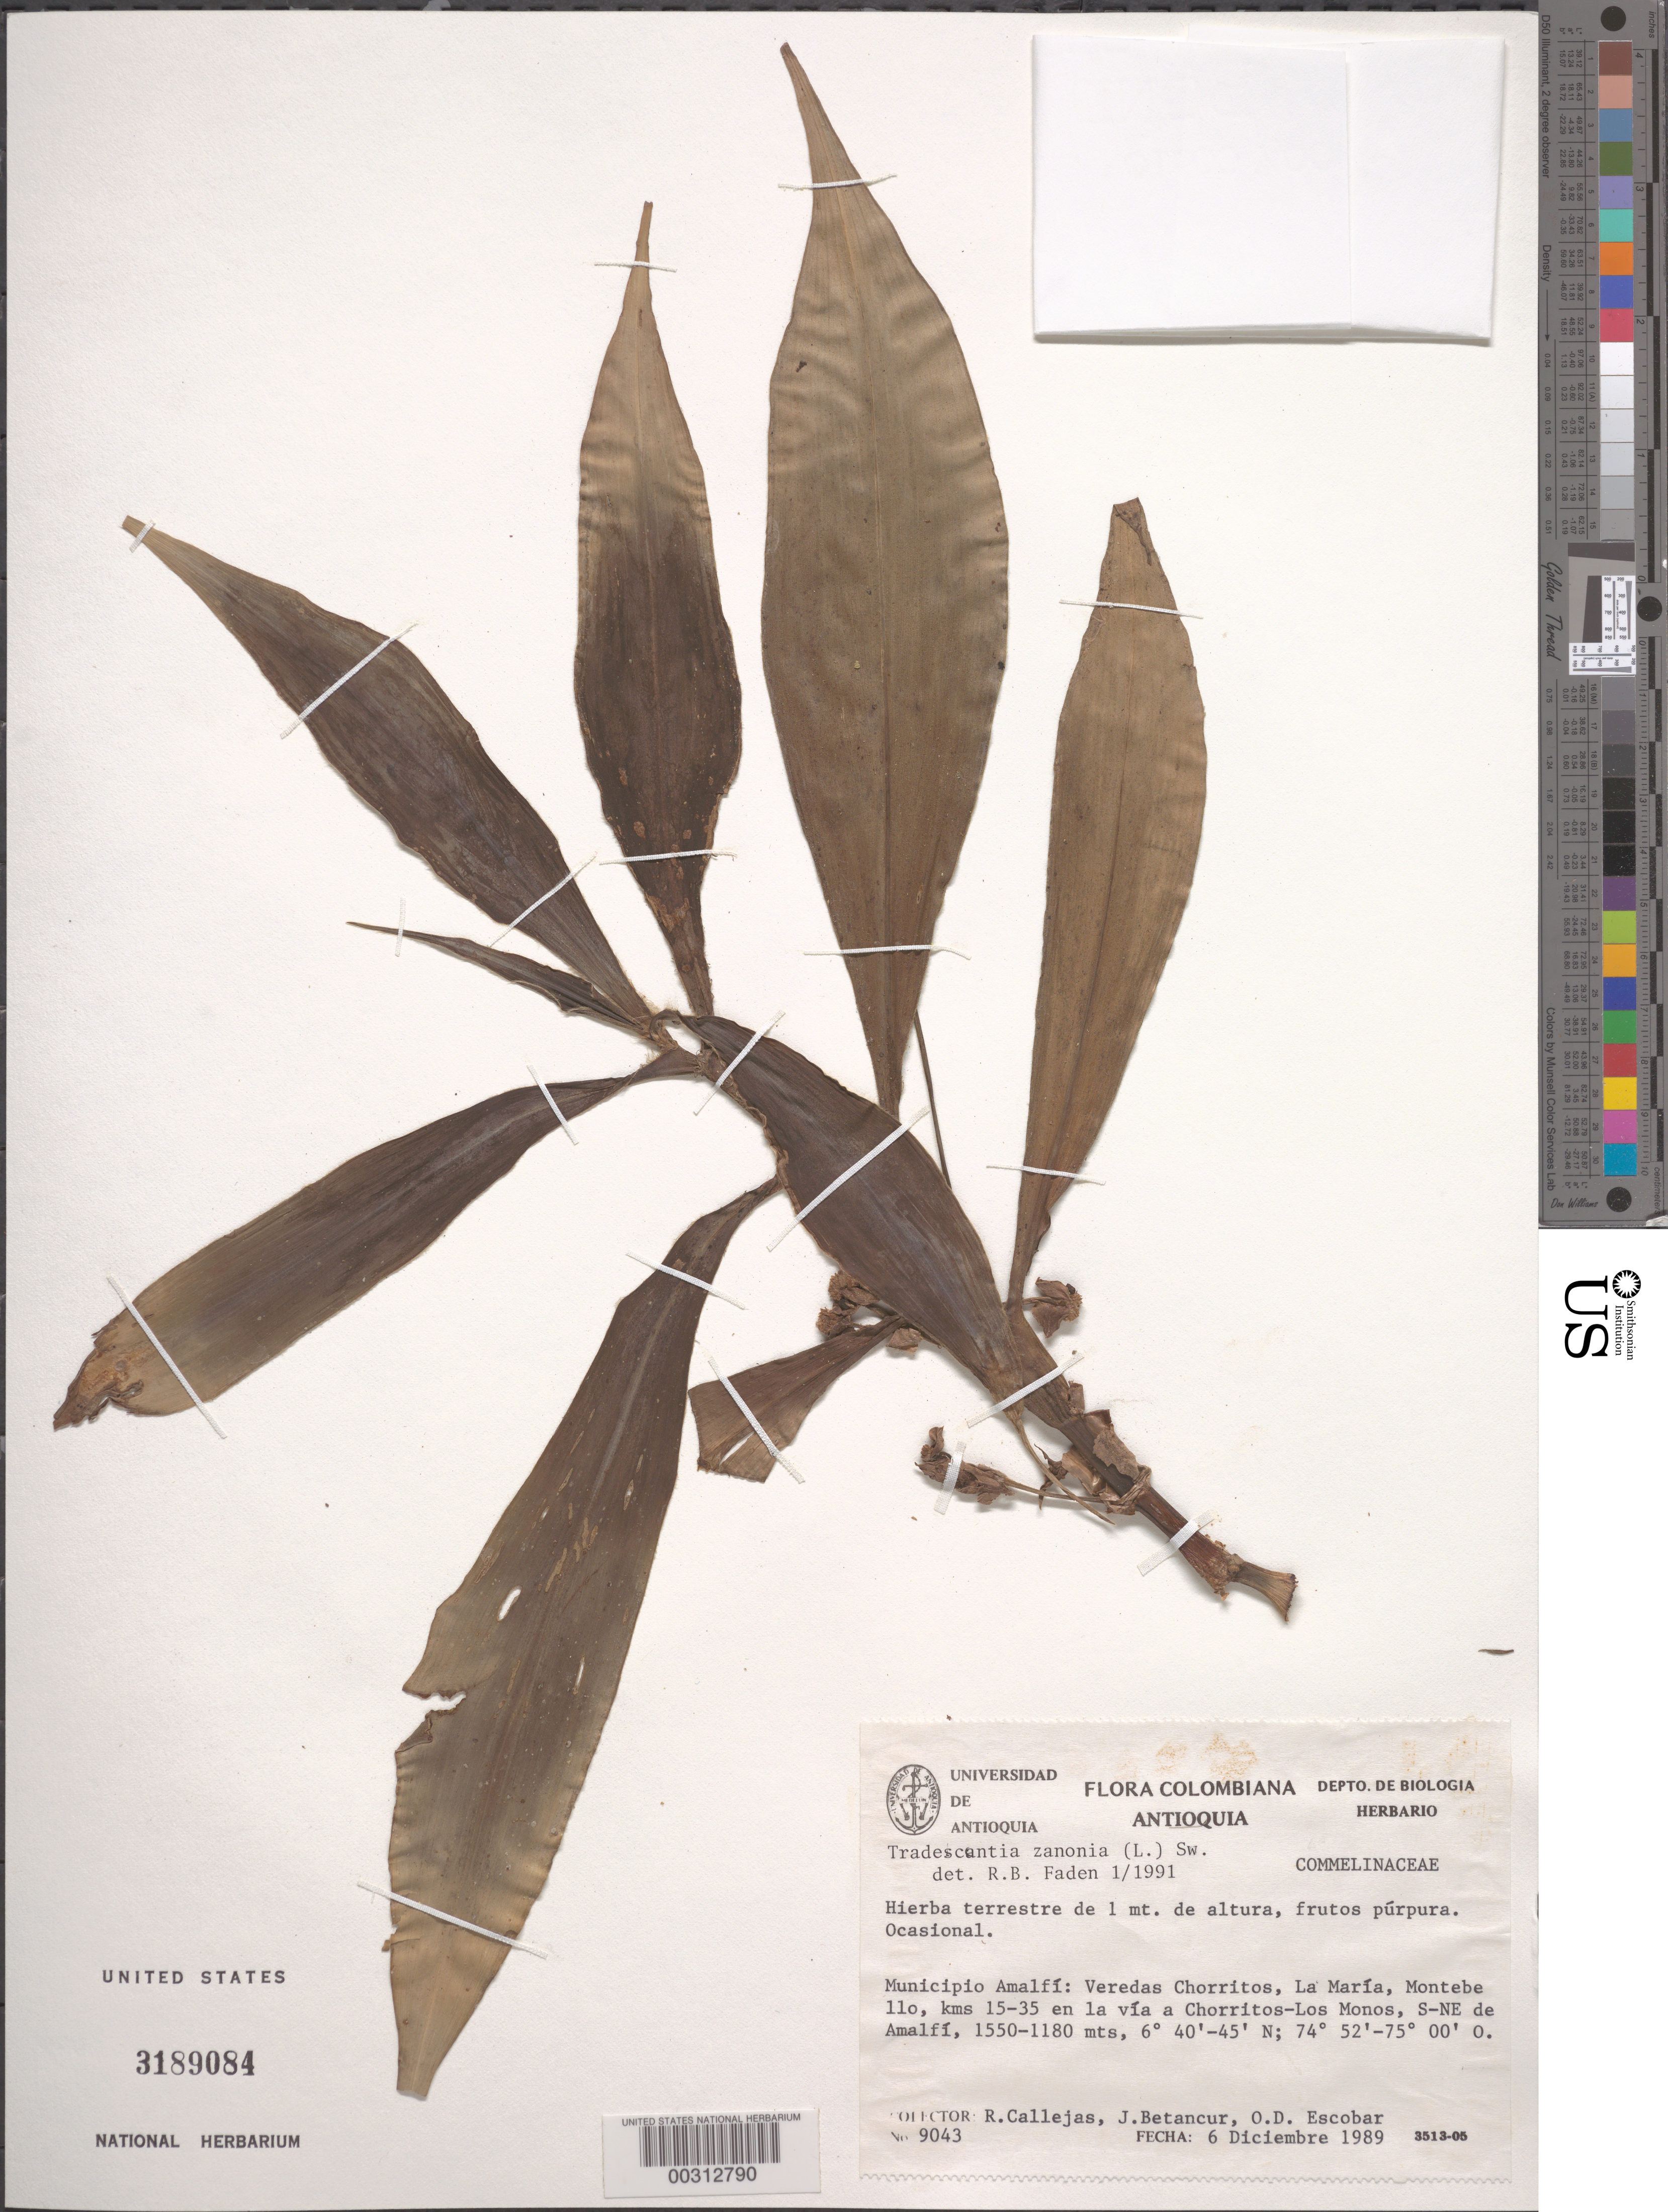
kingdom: Plantae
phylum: Tracheophyta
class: Liliopsida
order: Commelinales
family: Commelinaceae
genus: Tradescantia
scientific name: Tradescantia zanonia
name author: (L.) Sw.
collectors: R. Callejas, J. C. Betancur & O. D. Escobar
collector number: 9043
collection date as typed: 06 Dec 1989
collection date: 1989-12-06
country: Colombia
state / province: Antioquia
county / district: Amalfi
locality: Veredas Chorritos, la Maria, Montebello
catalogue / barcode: US 3189084